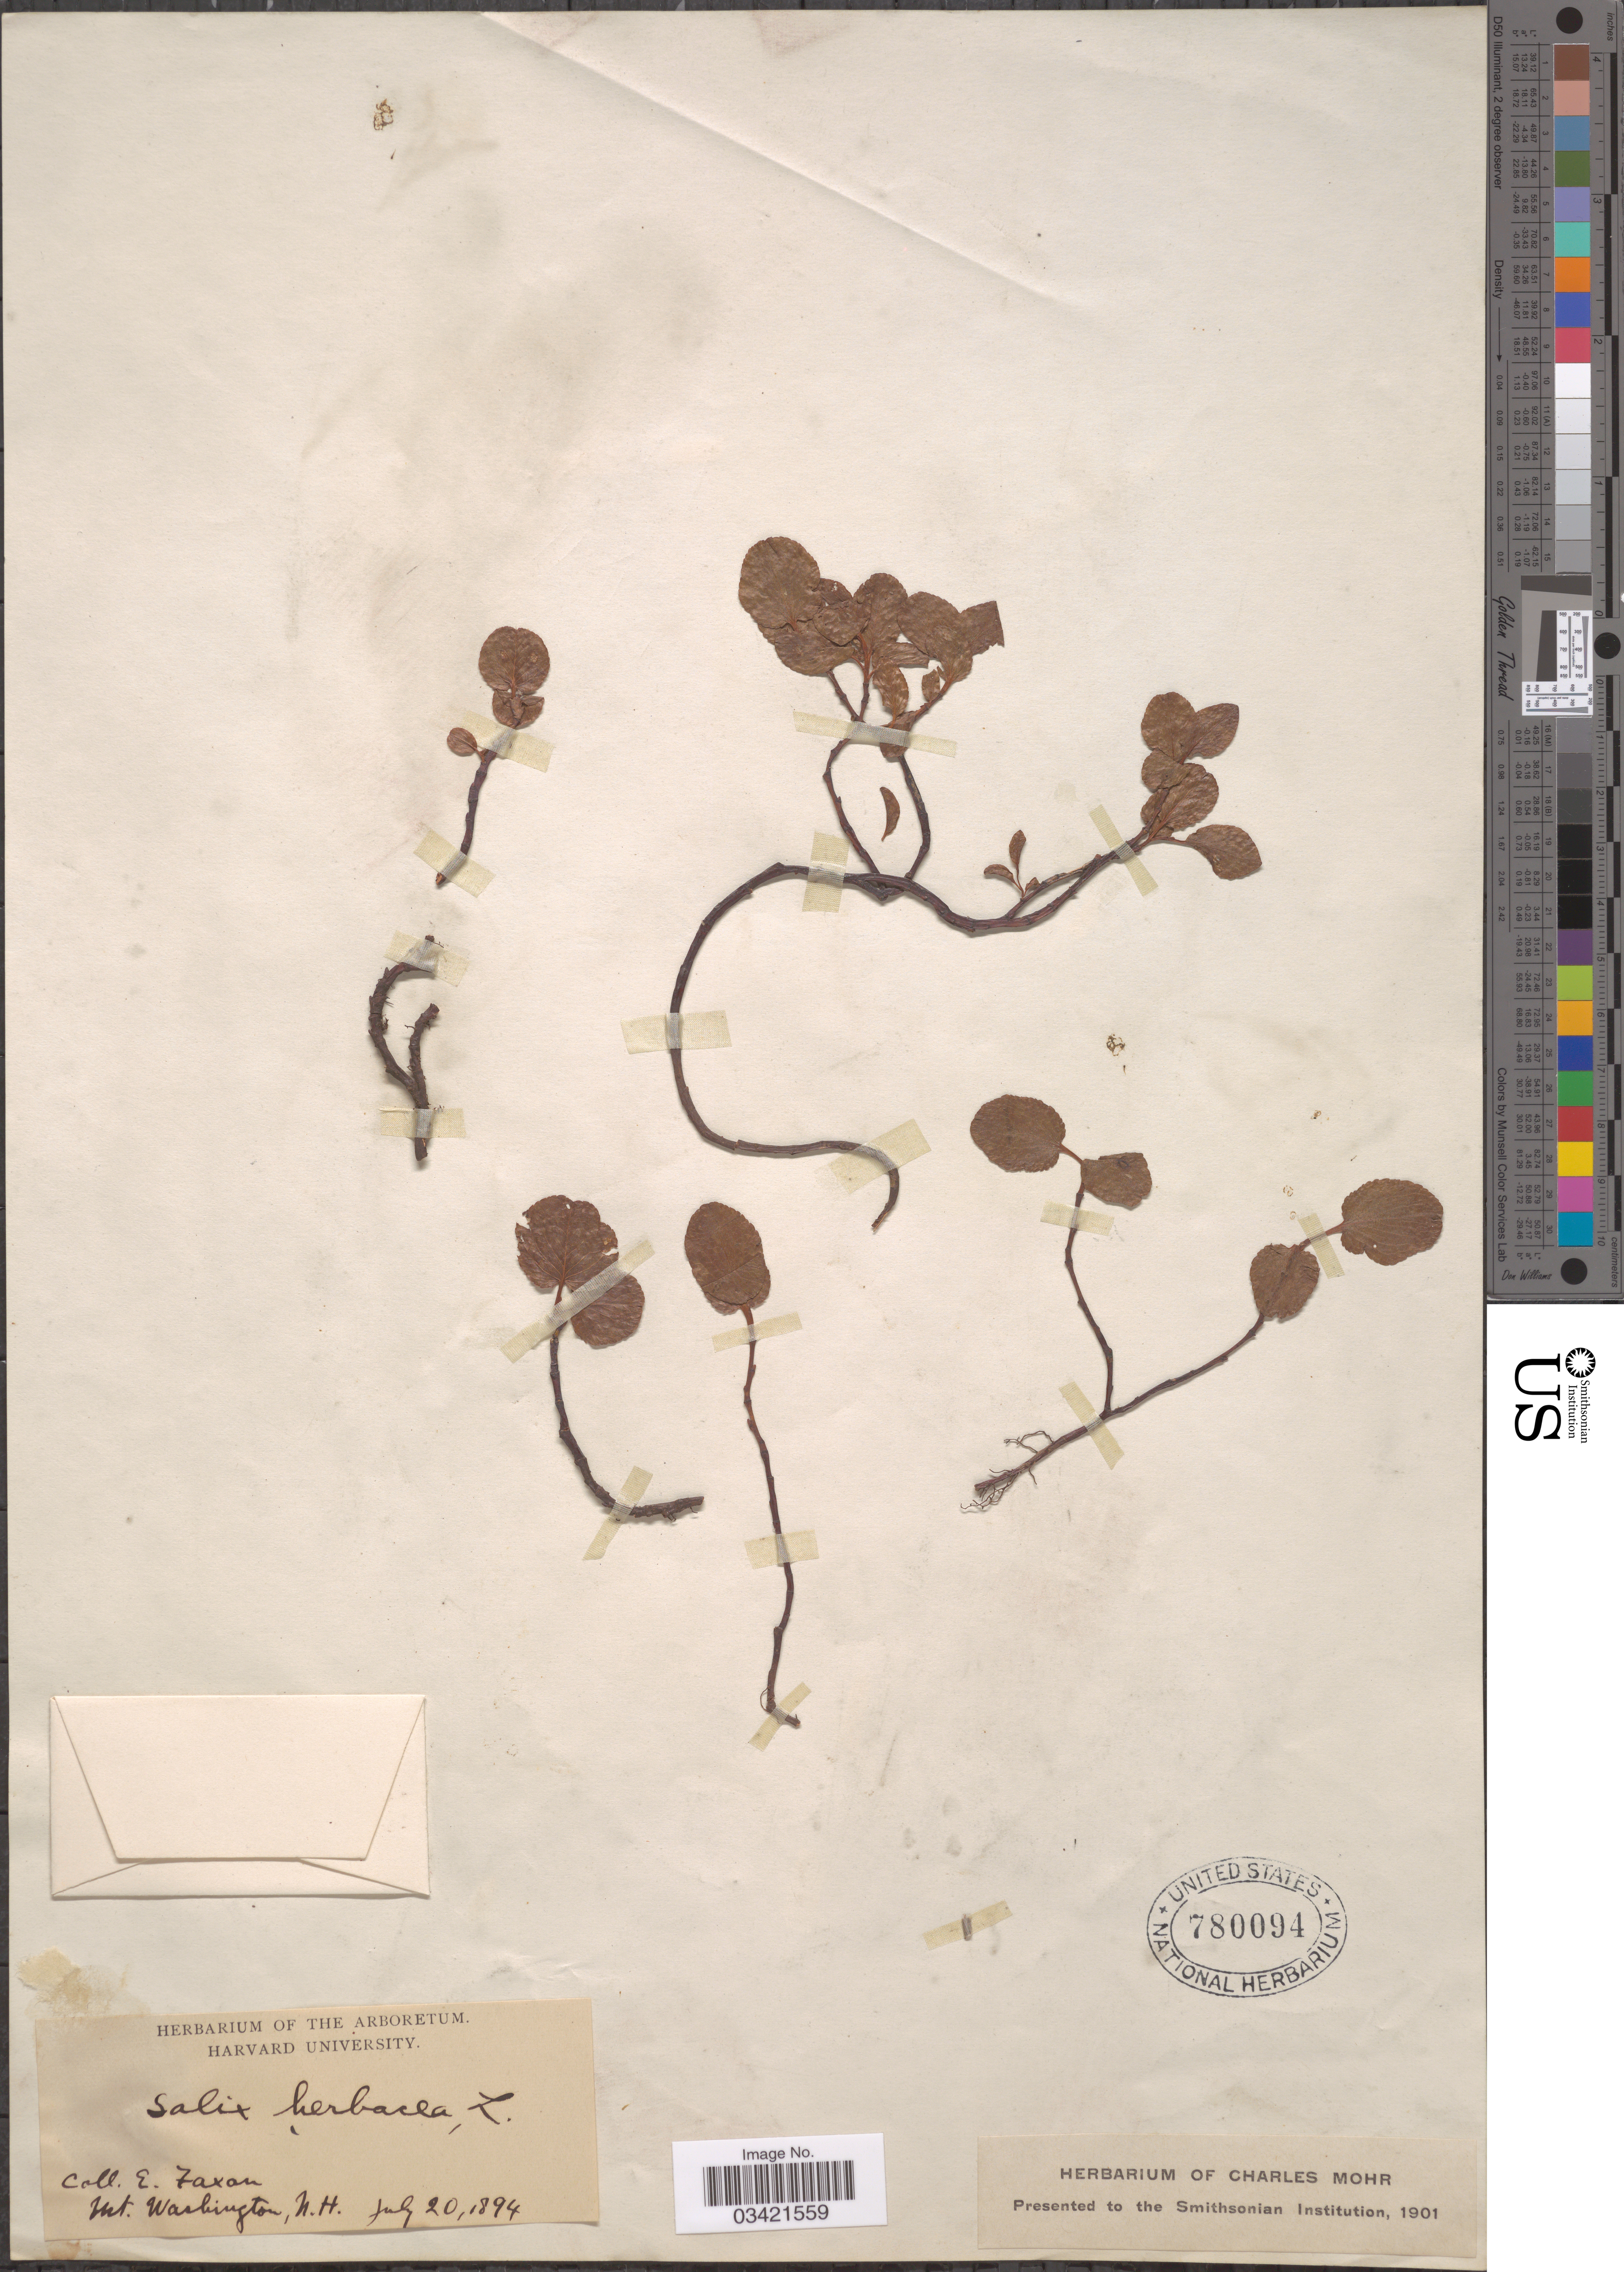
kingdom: Plantae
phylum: Tracheophyta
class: Magnoliopsida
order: Malpighiales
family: Salicaceae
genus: Salix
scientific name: Salix herbacea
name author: L.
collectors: E. Faxon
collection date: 1894-07-20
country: United States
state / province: New Hampshire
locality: Mt. Washington.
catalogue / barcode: US 780094